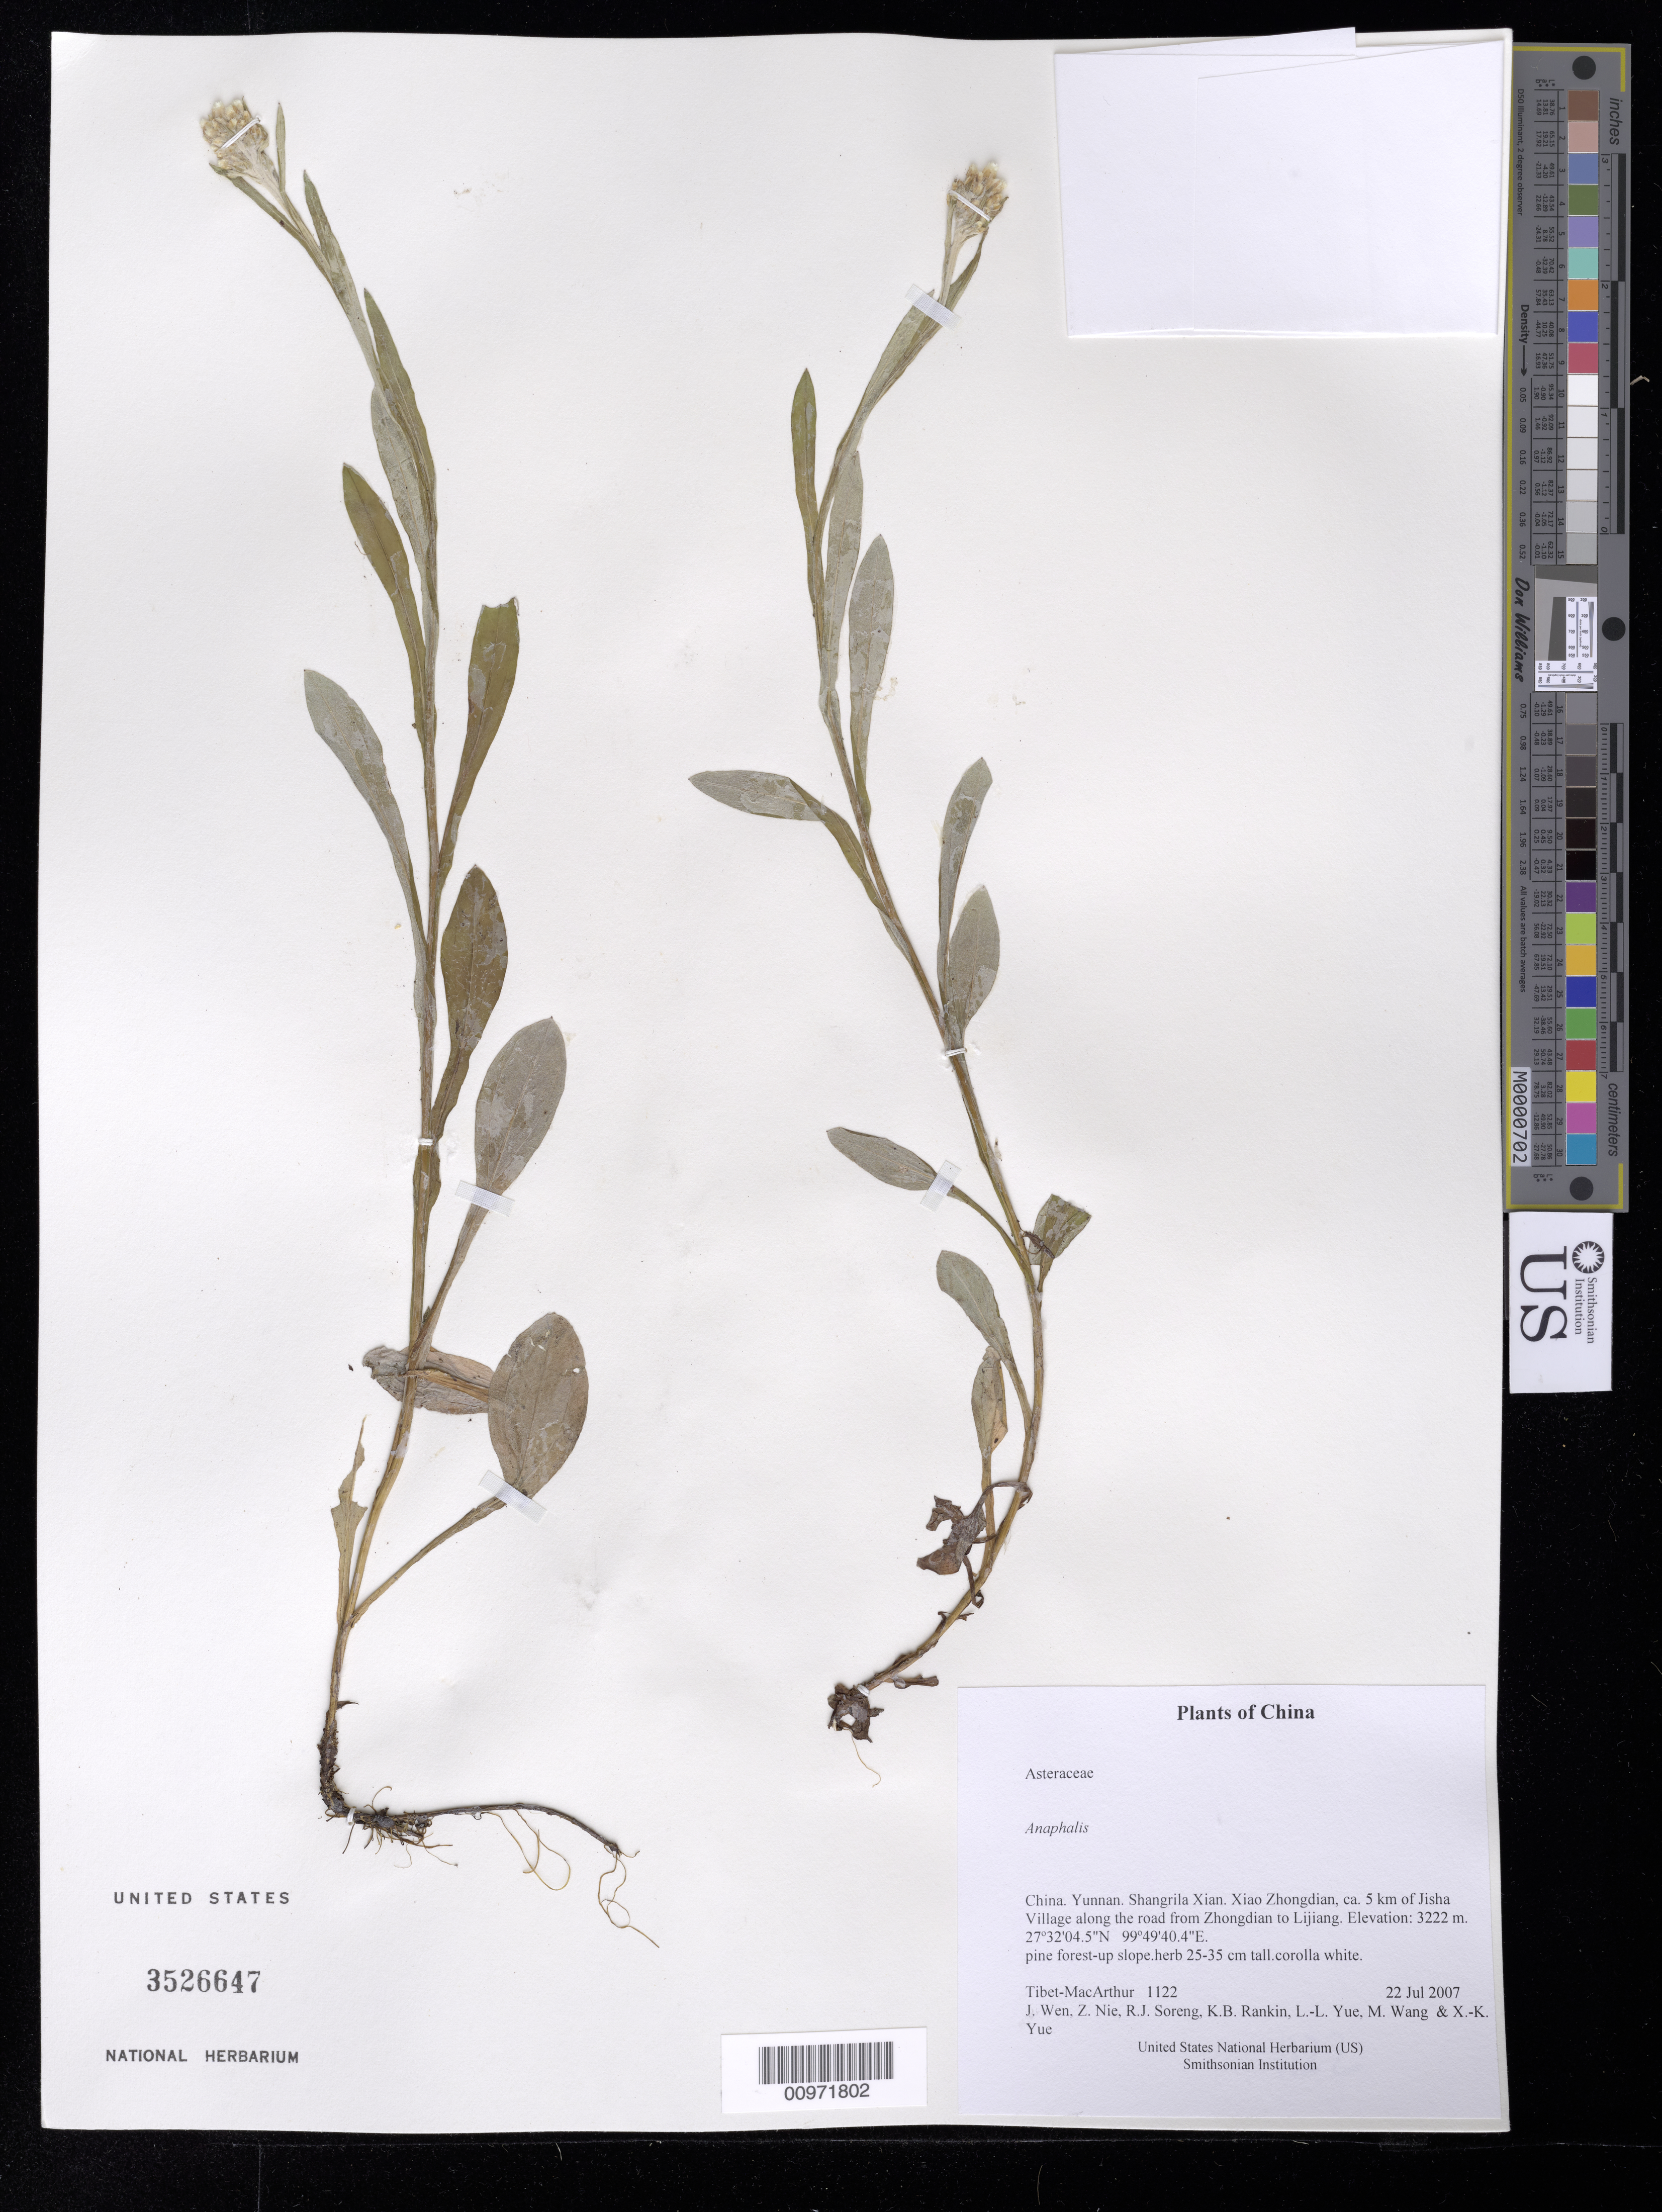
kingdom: Plantae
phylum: Tracheophyta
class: Magnoliopsida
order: Asterales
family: Asteraceae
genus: Anaphalis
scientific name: Anaphalis sp.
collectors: Tibet-MacArthur, J. Wen, Z. Nie, R. J. Soreng, K. Rankin, L. Yue, M. Wang & X. Yue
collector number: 1122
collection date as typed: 22 Jul 2007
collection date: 2007-07-22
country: China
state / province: Yunnan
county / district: Shangrila Xian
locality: Xiao Zhongdian, ca. 5 km of Jisha Village along the road from Zhongdian to Lijiang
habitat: pine forest-up slope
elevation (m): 3222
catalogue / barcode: US 3526647